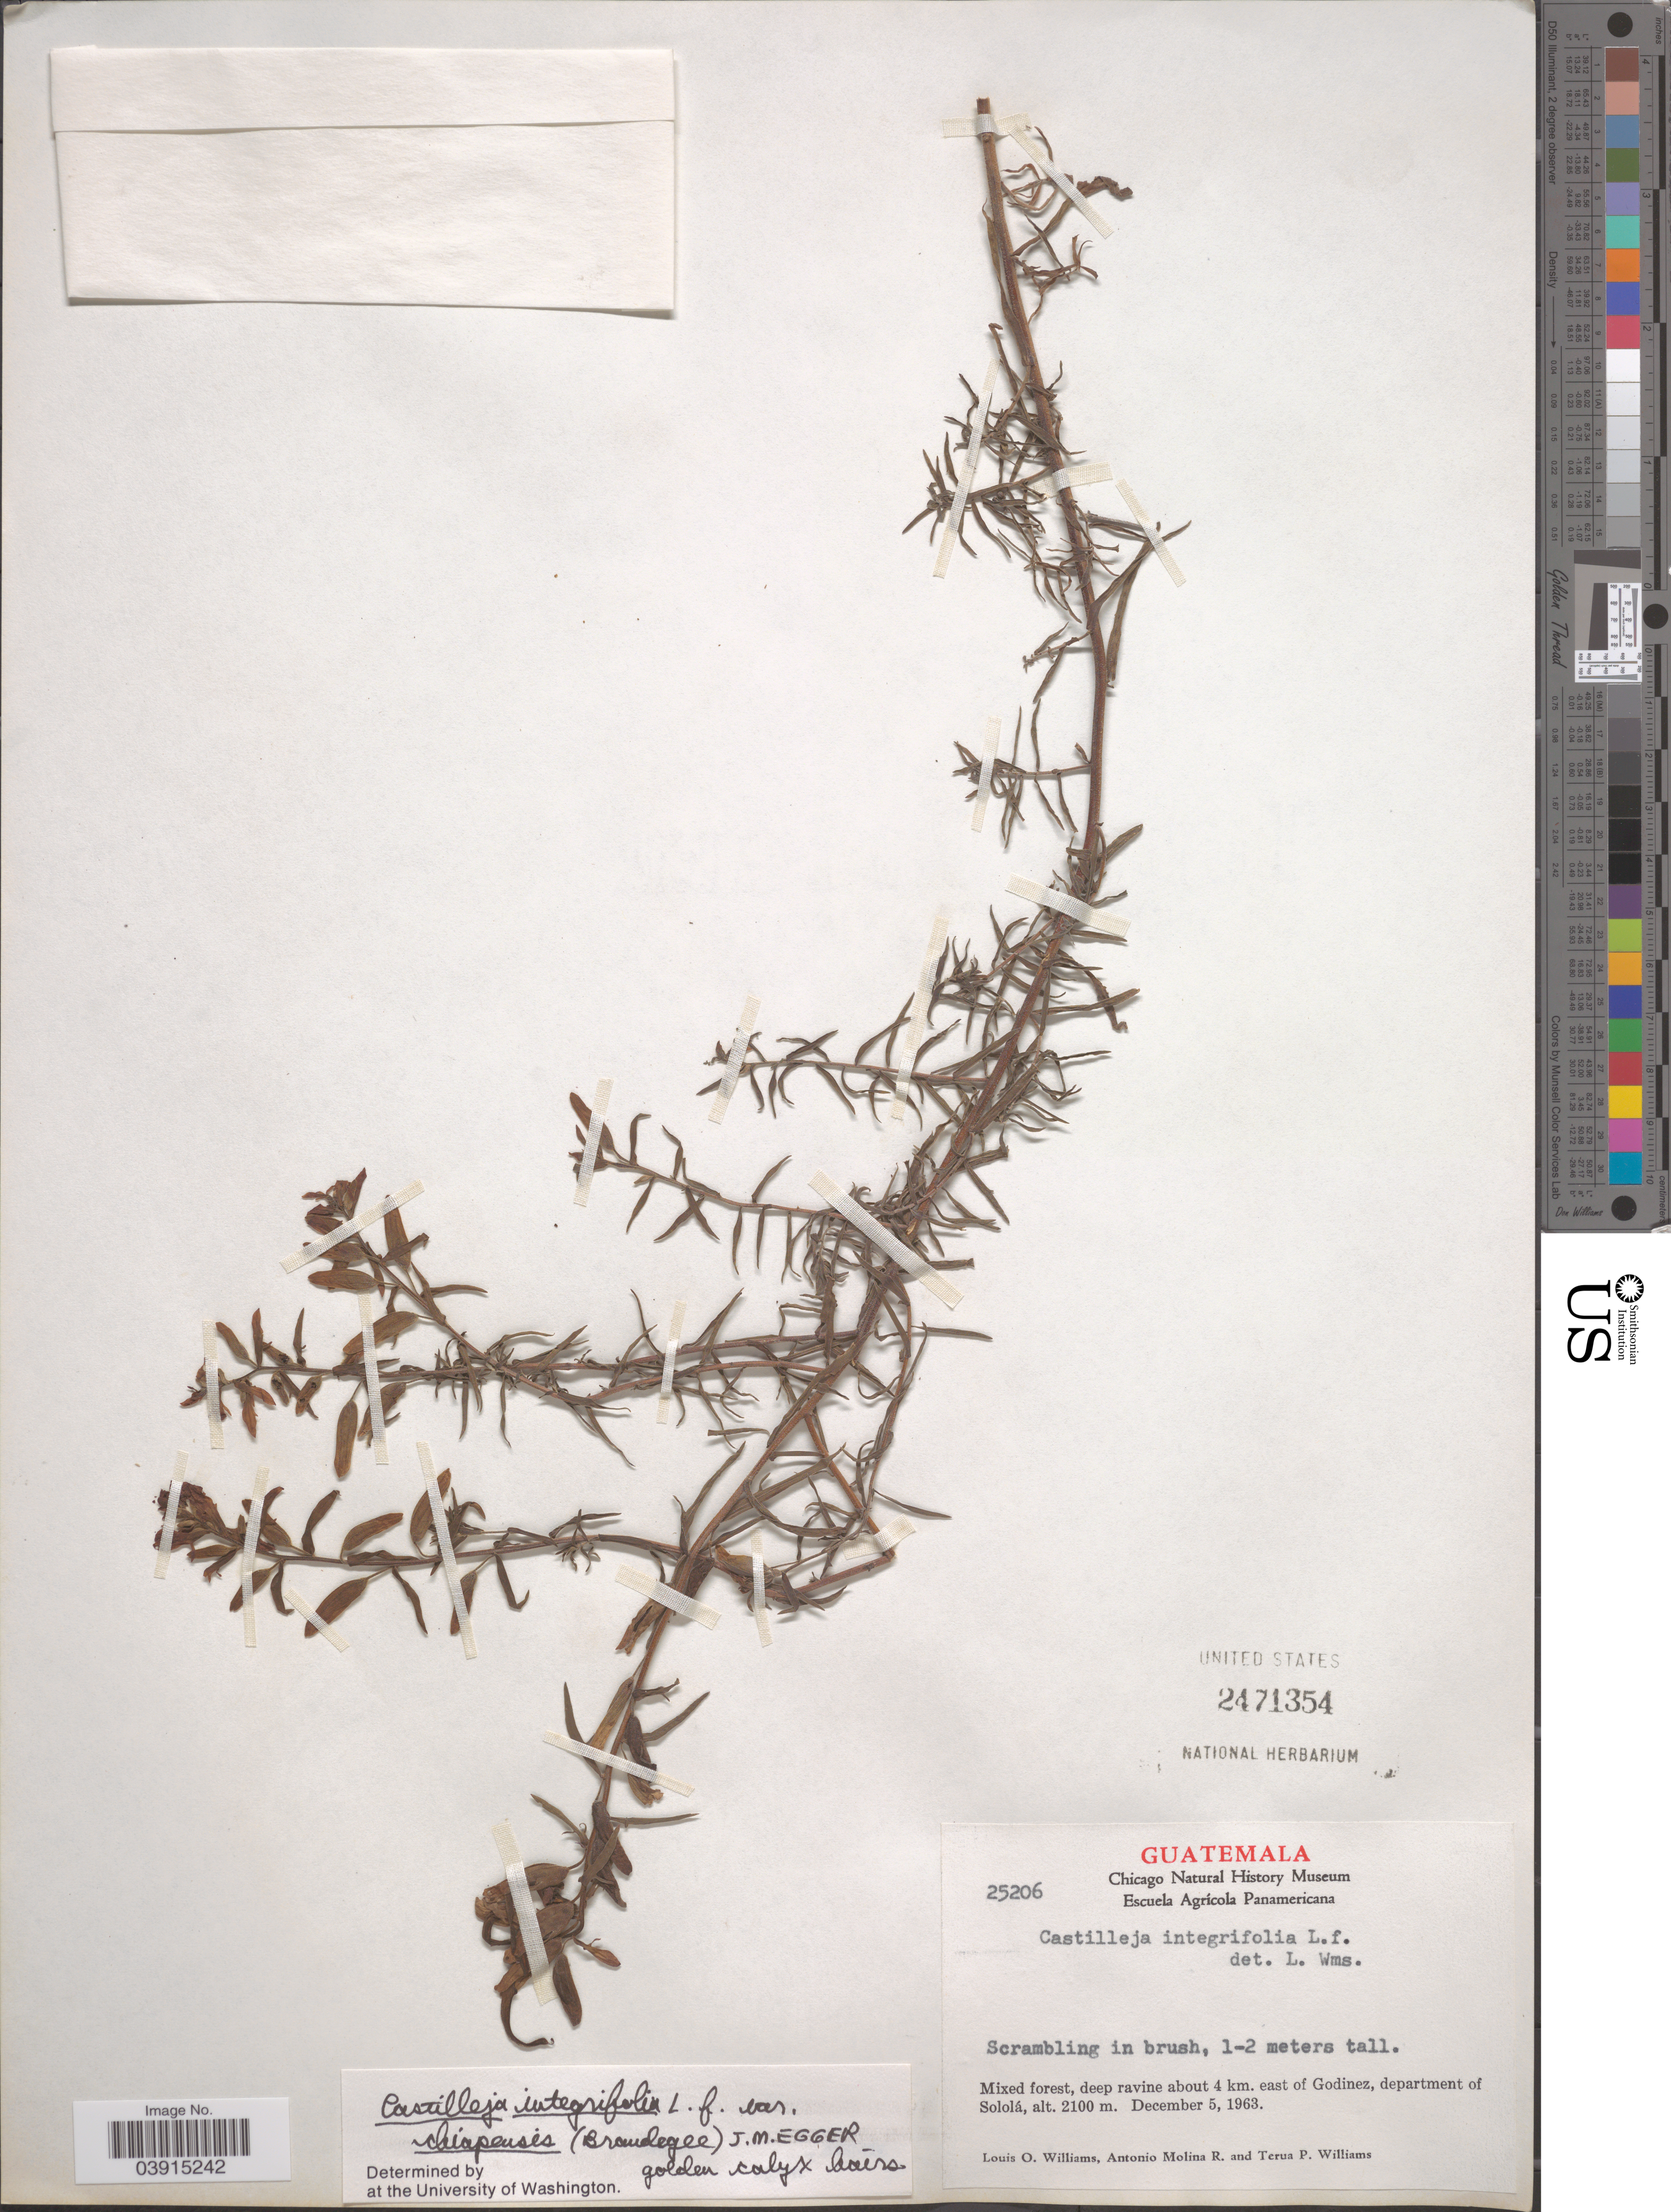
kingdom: Plantae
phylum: Tracheophyta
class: Magnoliopsida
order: Lamiales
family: Orobanchaceae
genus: Castilleja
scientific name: Castilleja integrifolia var. chiapensis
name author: (Brandegee) J.M. Egger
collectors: L. O. Williams, A. Molina R. & T. Williams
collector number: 25206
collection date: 1963-12-05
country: Guatemala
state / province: Solola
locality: About 4 km. east of Godinez, department of Sololá.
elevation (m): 2100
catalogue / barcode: US 2471354